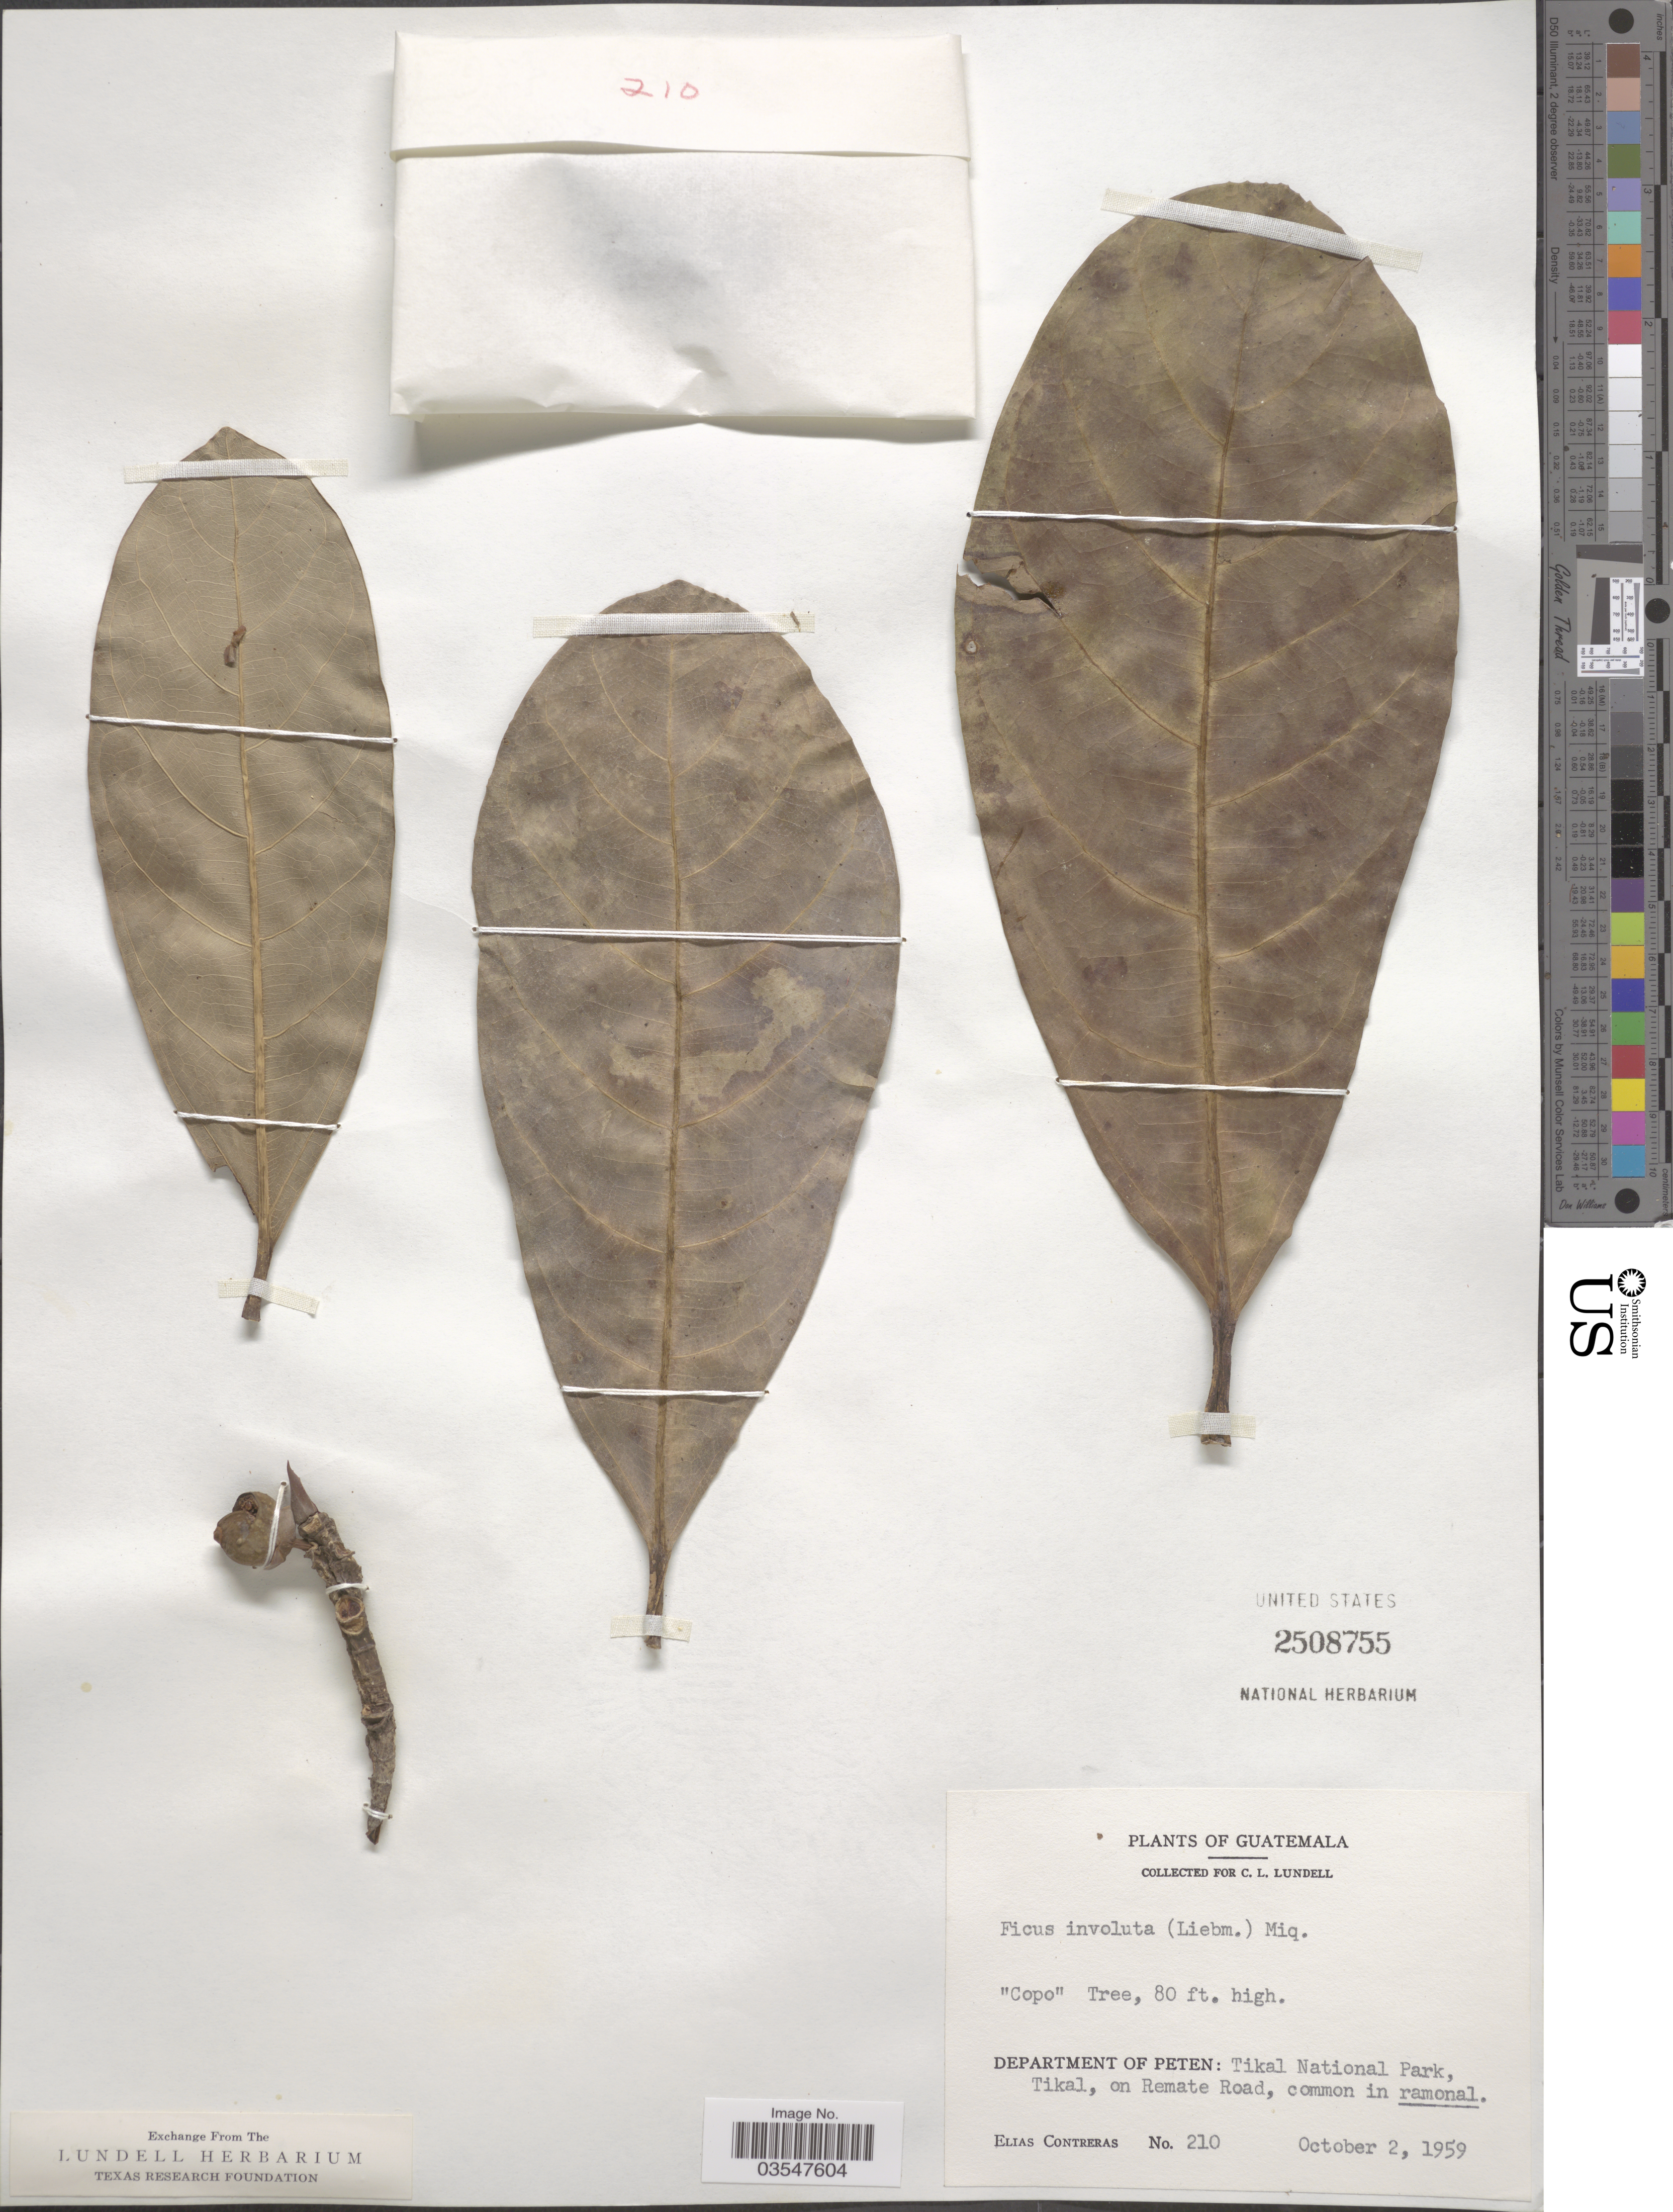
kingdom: Plantae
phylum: Tracheophyta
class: Magnoliopsida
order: Rosales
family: Moraceae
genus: Ficus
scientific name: Ficus obtusifolia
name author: Kunth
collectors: E. Contreras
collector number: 210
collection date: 1959-10-02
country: Guatemala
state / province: El Peten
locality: Department of Peten: Tikal National Park, Tikal, on Remate Road.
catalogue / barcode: US 2508755